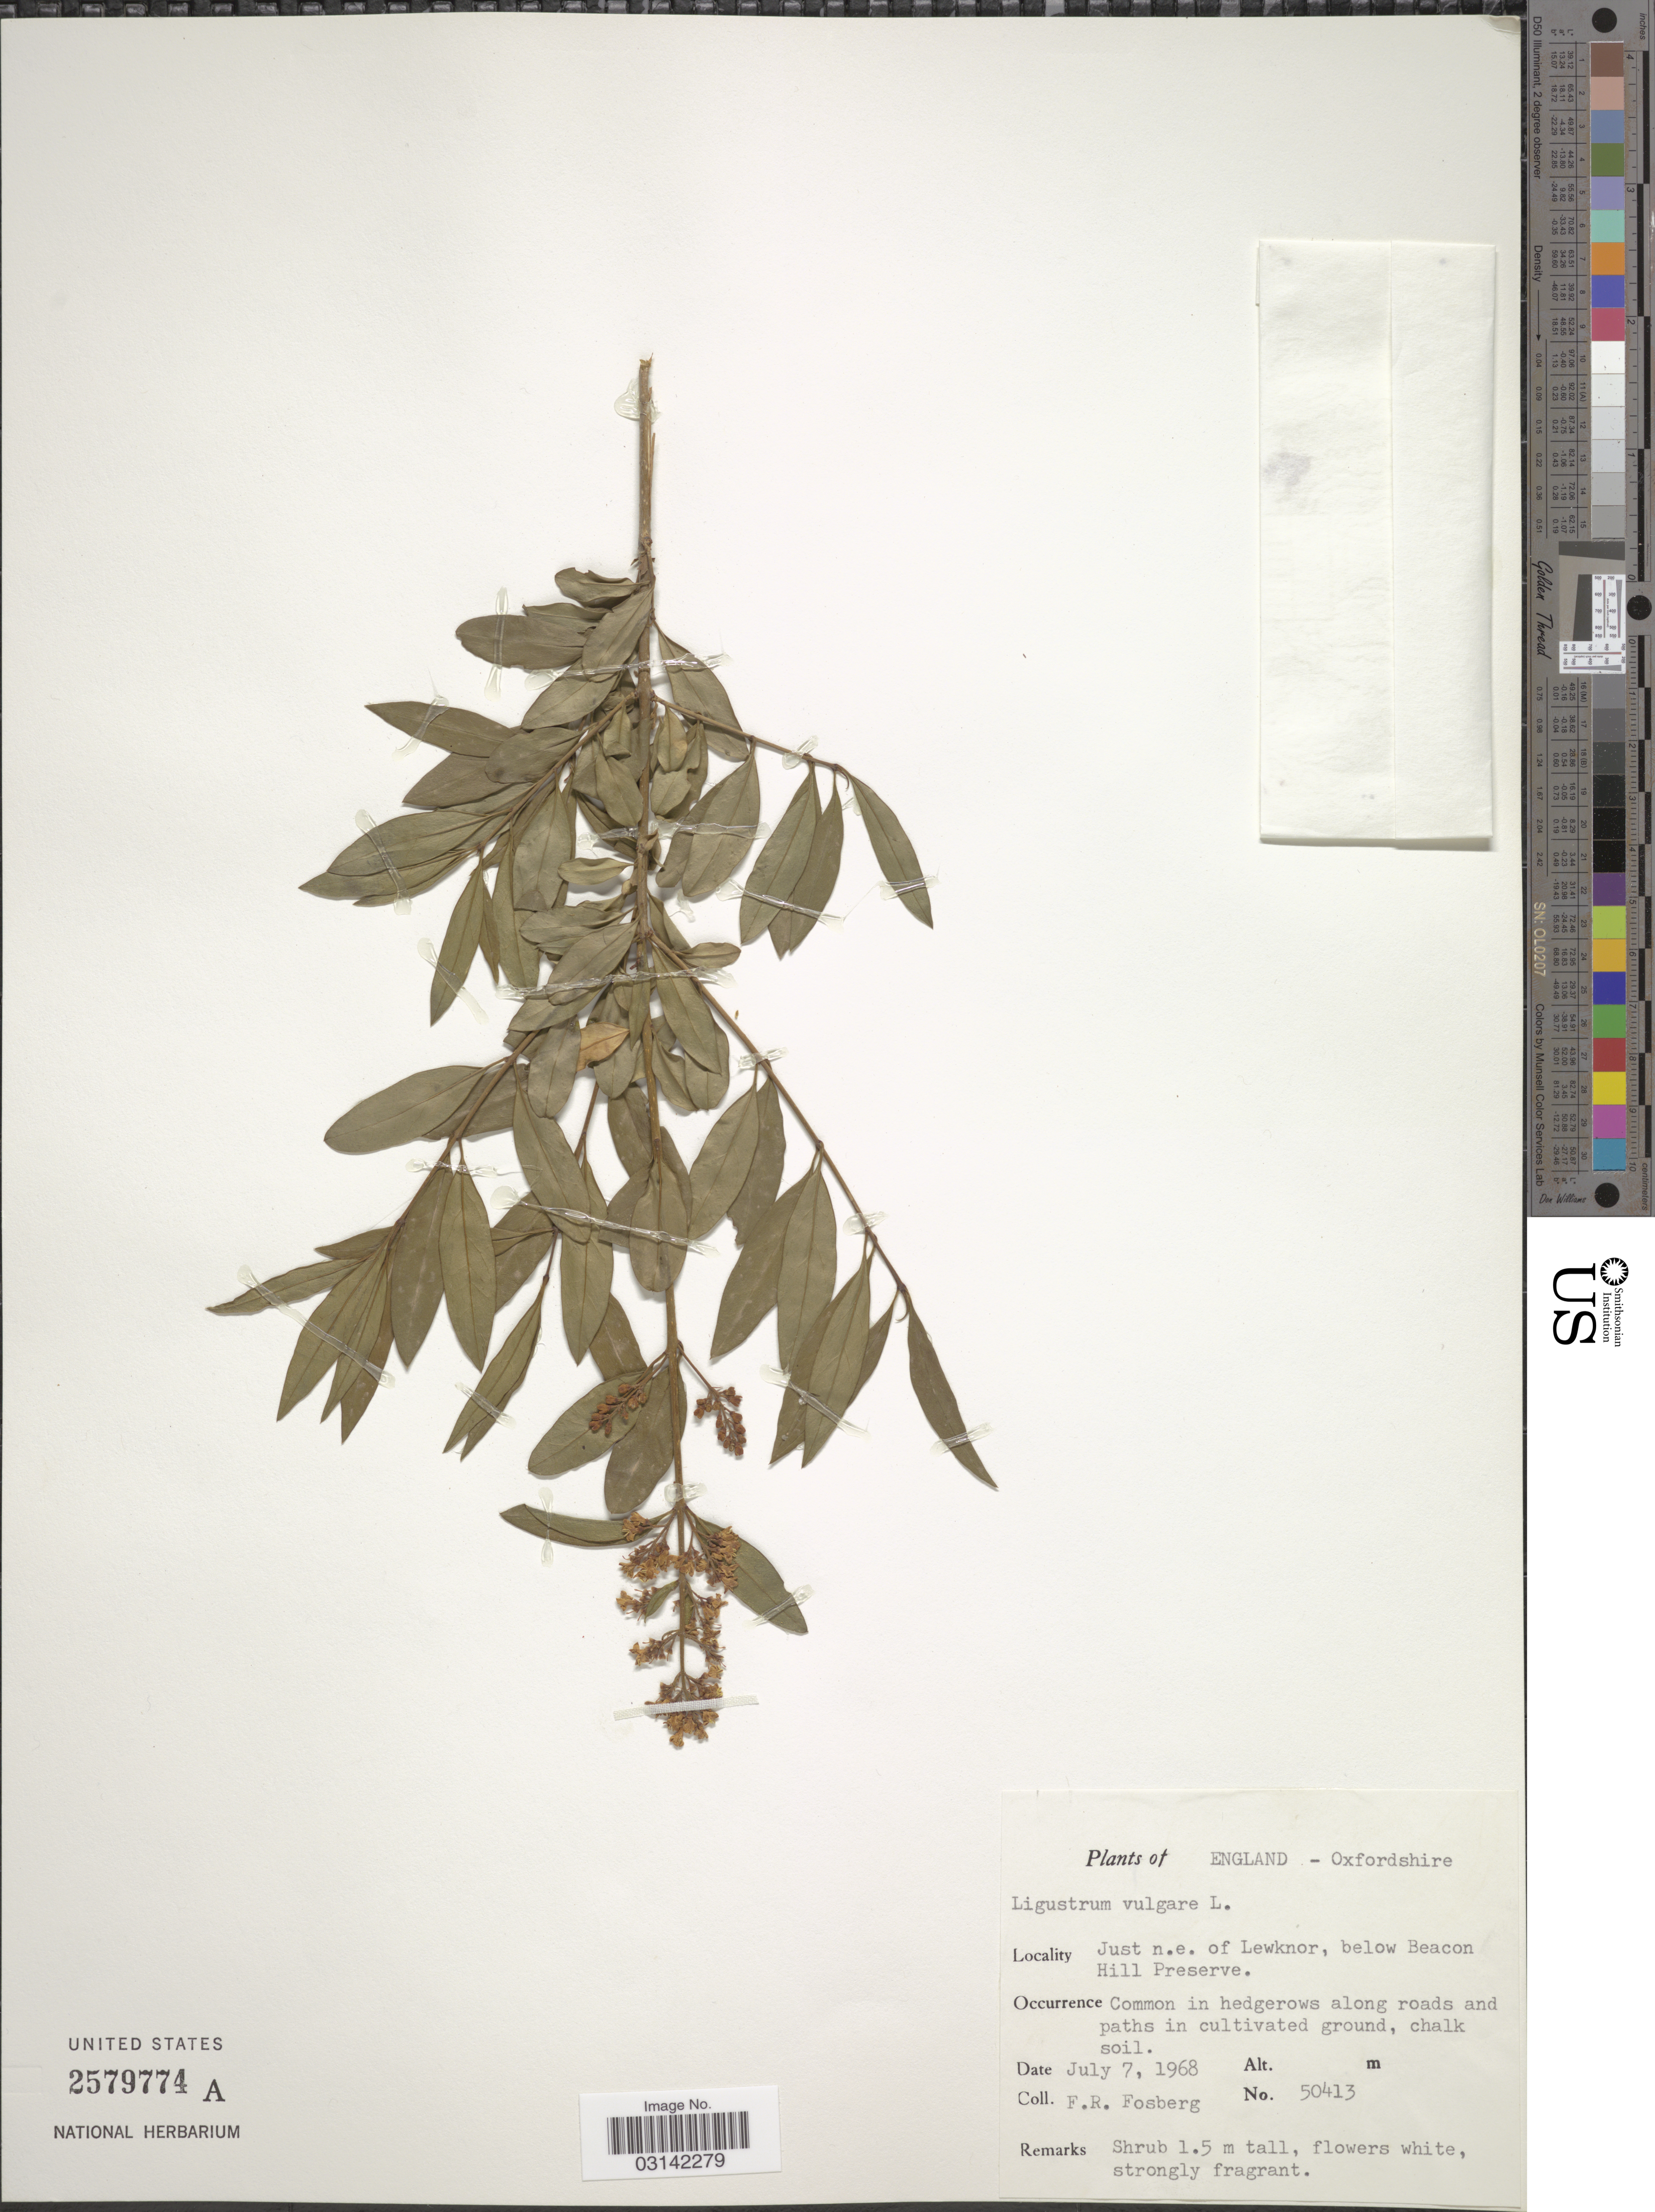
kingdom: Plantae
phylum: Tracheophyta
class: Magnoliopsida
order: Lamiales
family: Oleaceae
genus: Ligustrum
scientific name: Ligustrum vulgare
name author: L.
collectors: F. R. Fosberg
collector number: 50413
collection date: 1968-07-07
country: United Kingdom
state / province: England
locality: Oxfordshire. Just n.e. of Lewknor, below Beacon Hill Preserve.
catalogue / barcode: US 2579774A